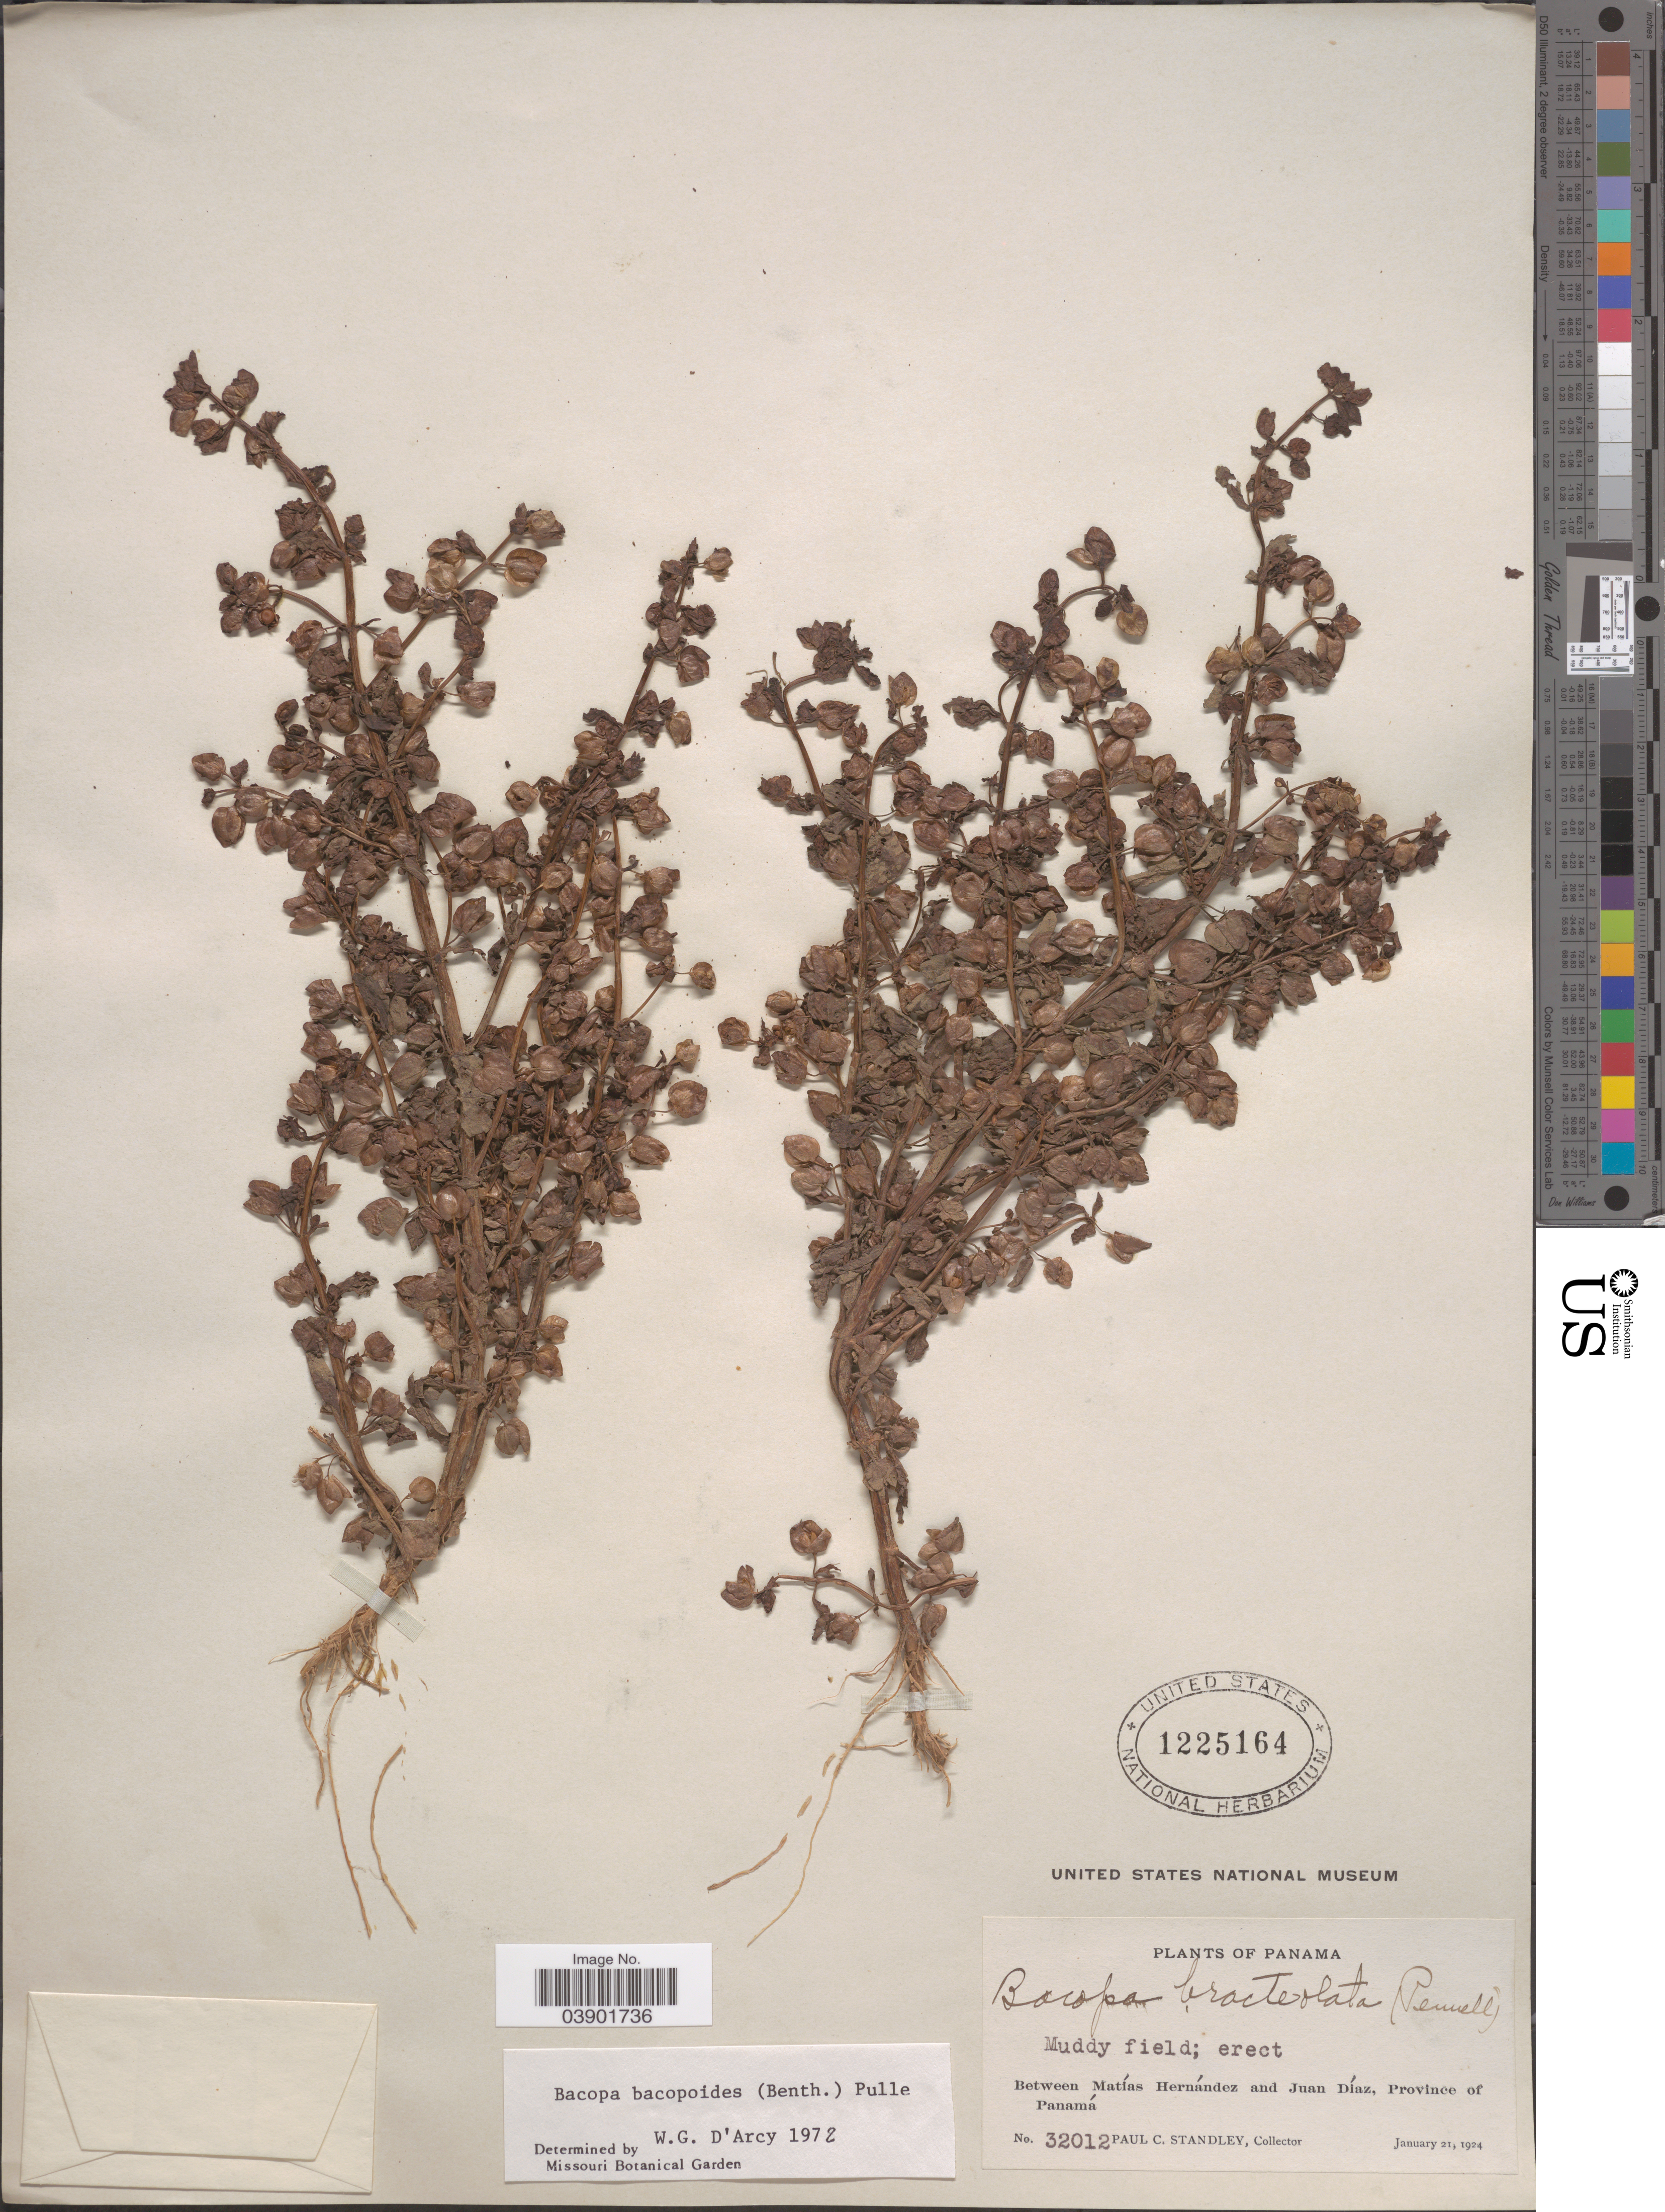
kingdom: Plantae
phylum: Tracheophyta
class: Magnoliopsida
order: Lamiales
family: Plantaginaceae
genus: Bacopa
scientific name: Bacopa bacopoides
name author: (Benth.) Pulle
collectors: P. C. Standley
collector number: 32012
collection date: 1924-01-21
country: Panama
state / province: Panamá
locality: Between Matías Hernández and Juan Díaz.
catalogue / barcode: US 1225164